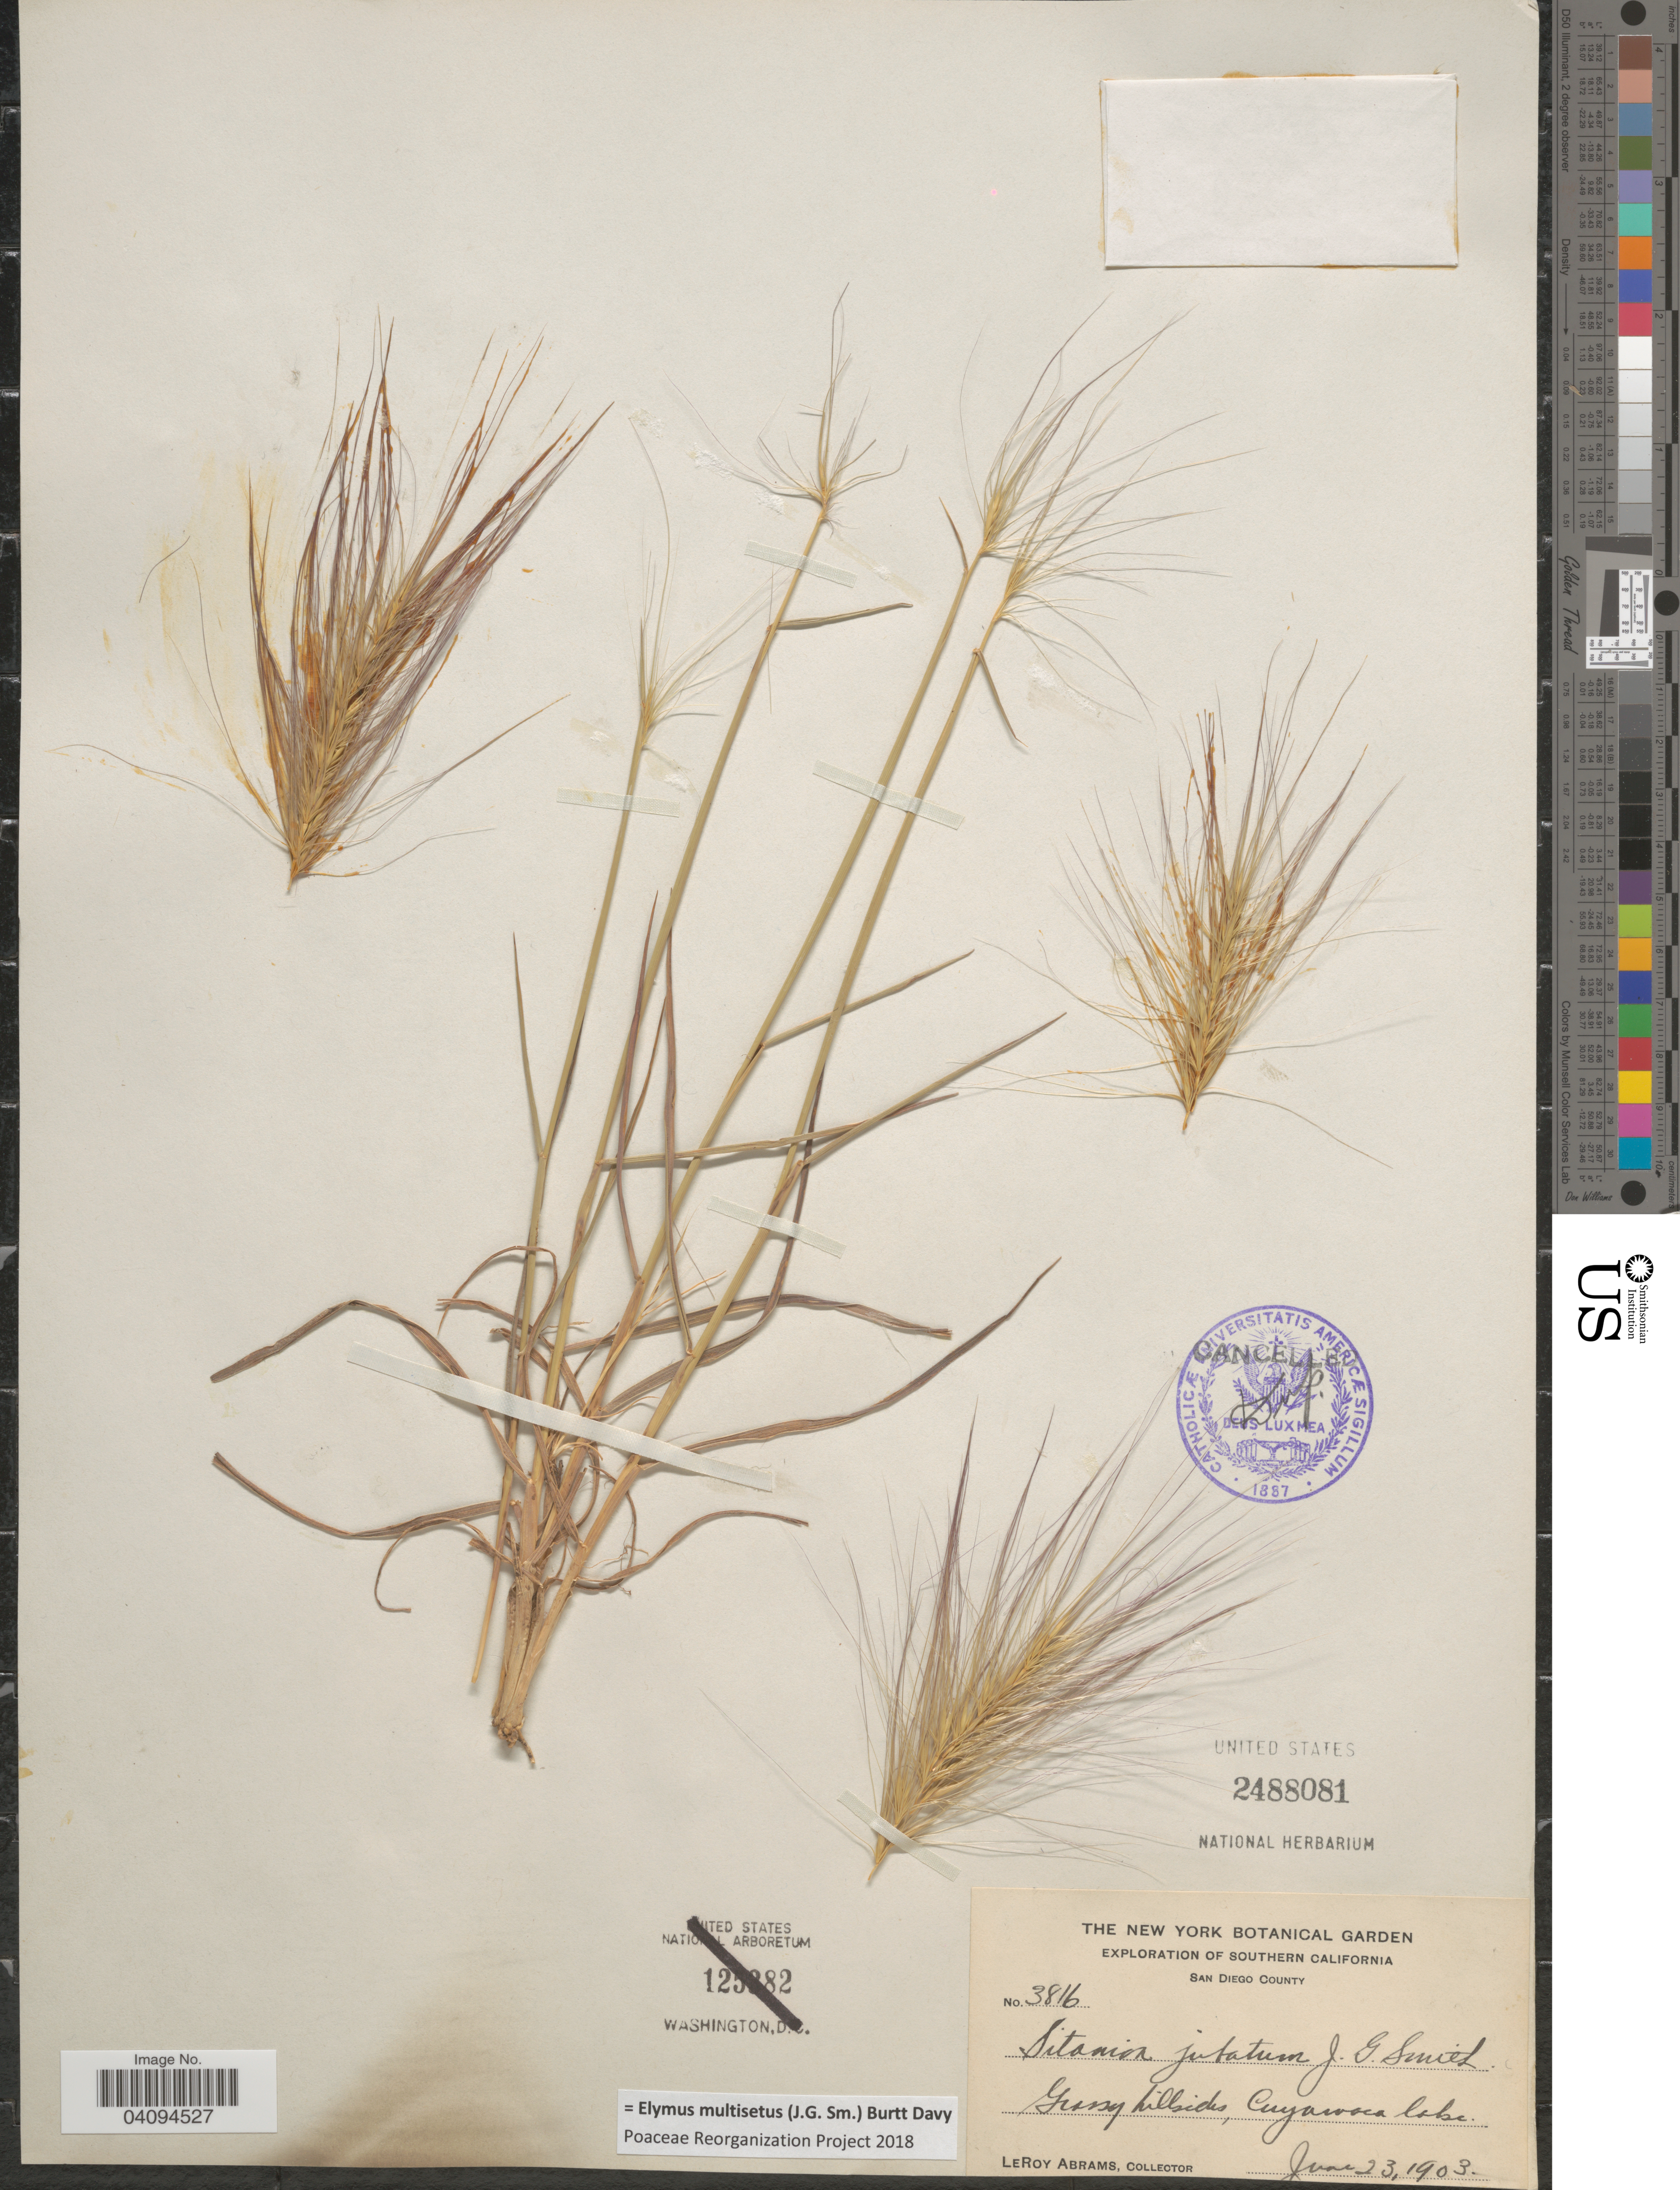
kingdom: Plantae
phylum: Tracheophyta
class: Liliopsida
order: Poales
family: Poaceae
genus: Elymus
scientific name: Elymus multisetus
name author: (J.G. Sm.) Burtt Davy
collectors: L. Abrams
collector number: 3816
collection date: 1903-05-23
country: United States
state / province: California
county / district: San Diego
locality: Exploration of Southern California. San Diego County. Grassy hillsides, Cuyawoca lake.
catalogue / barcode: US 2488081